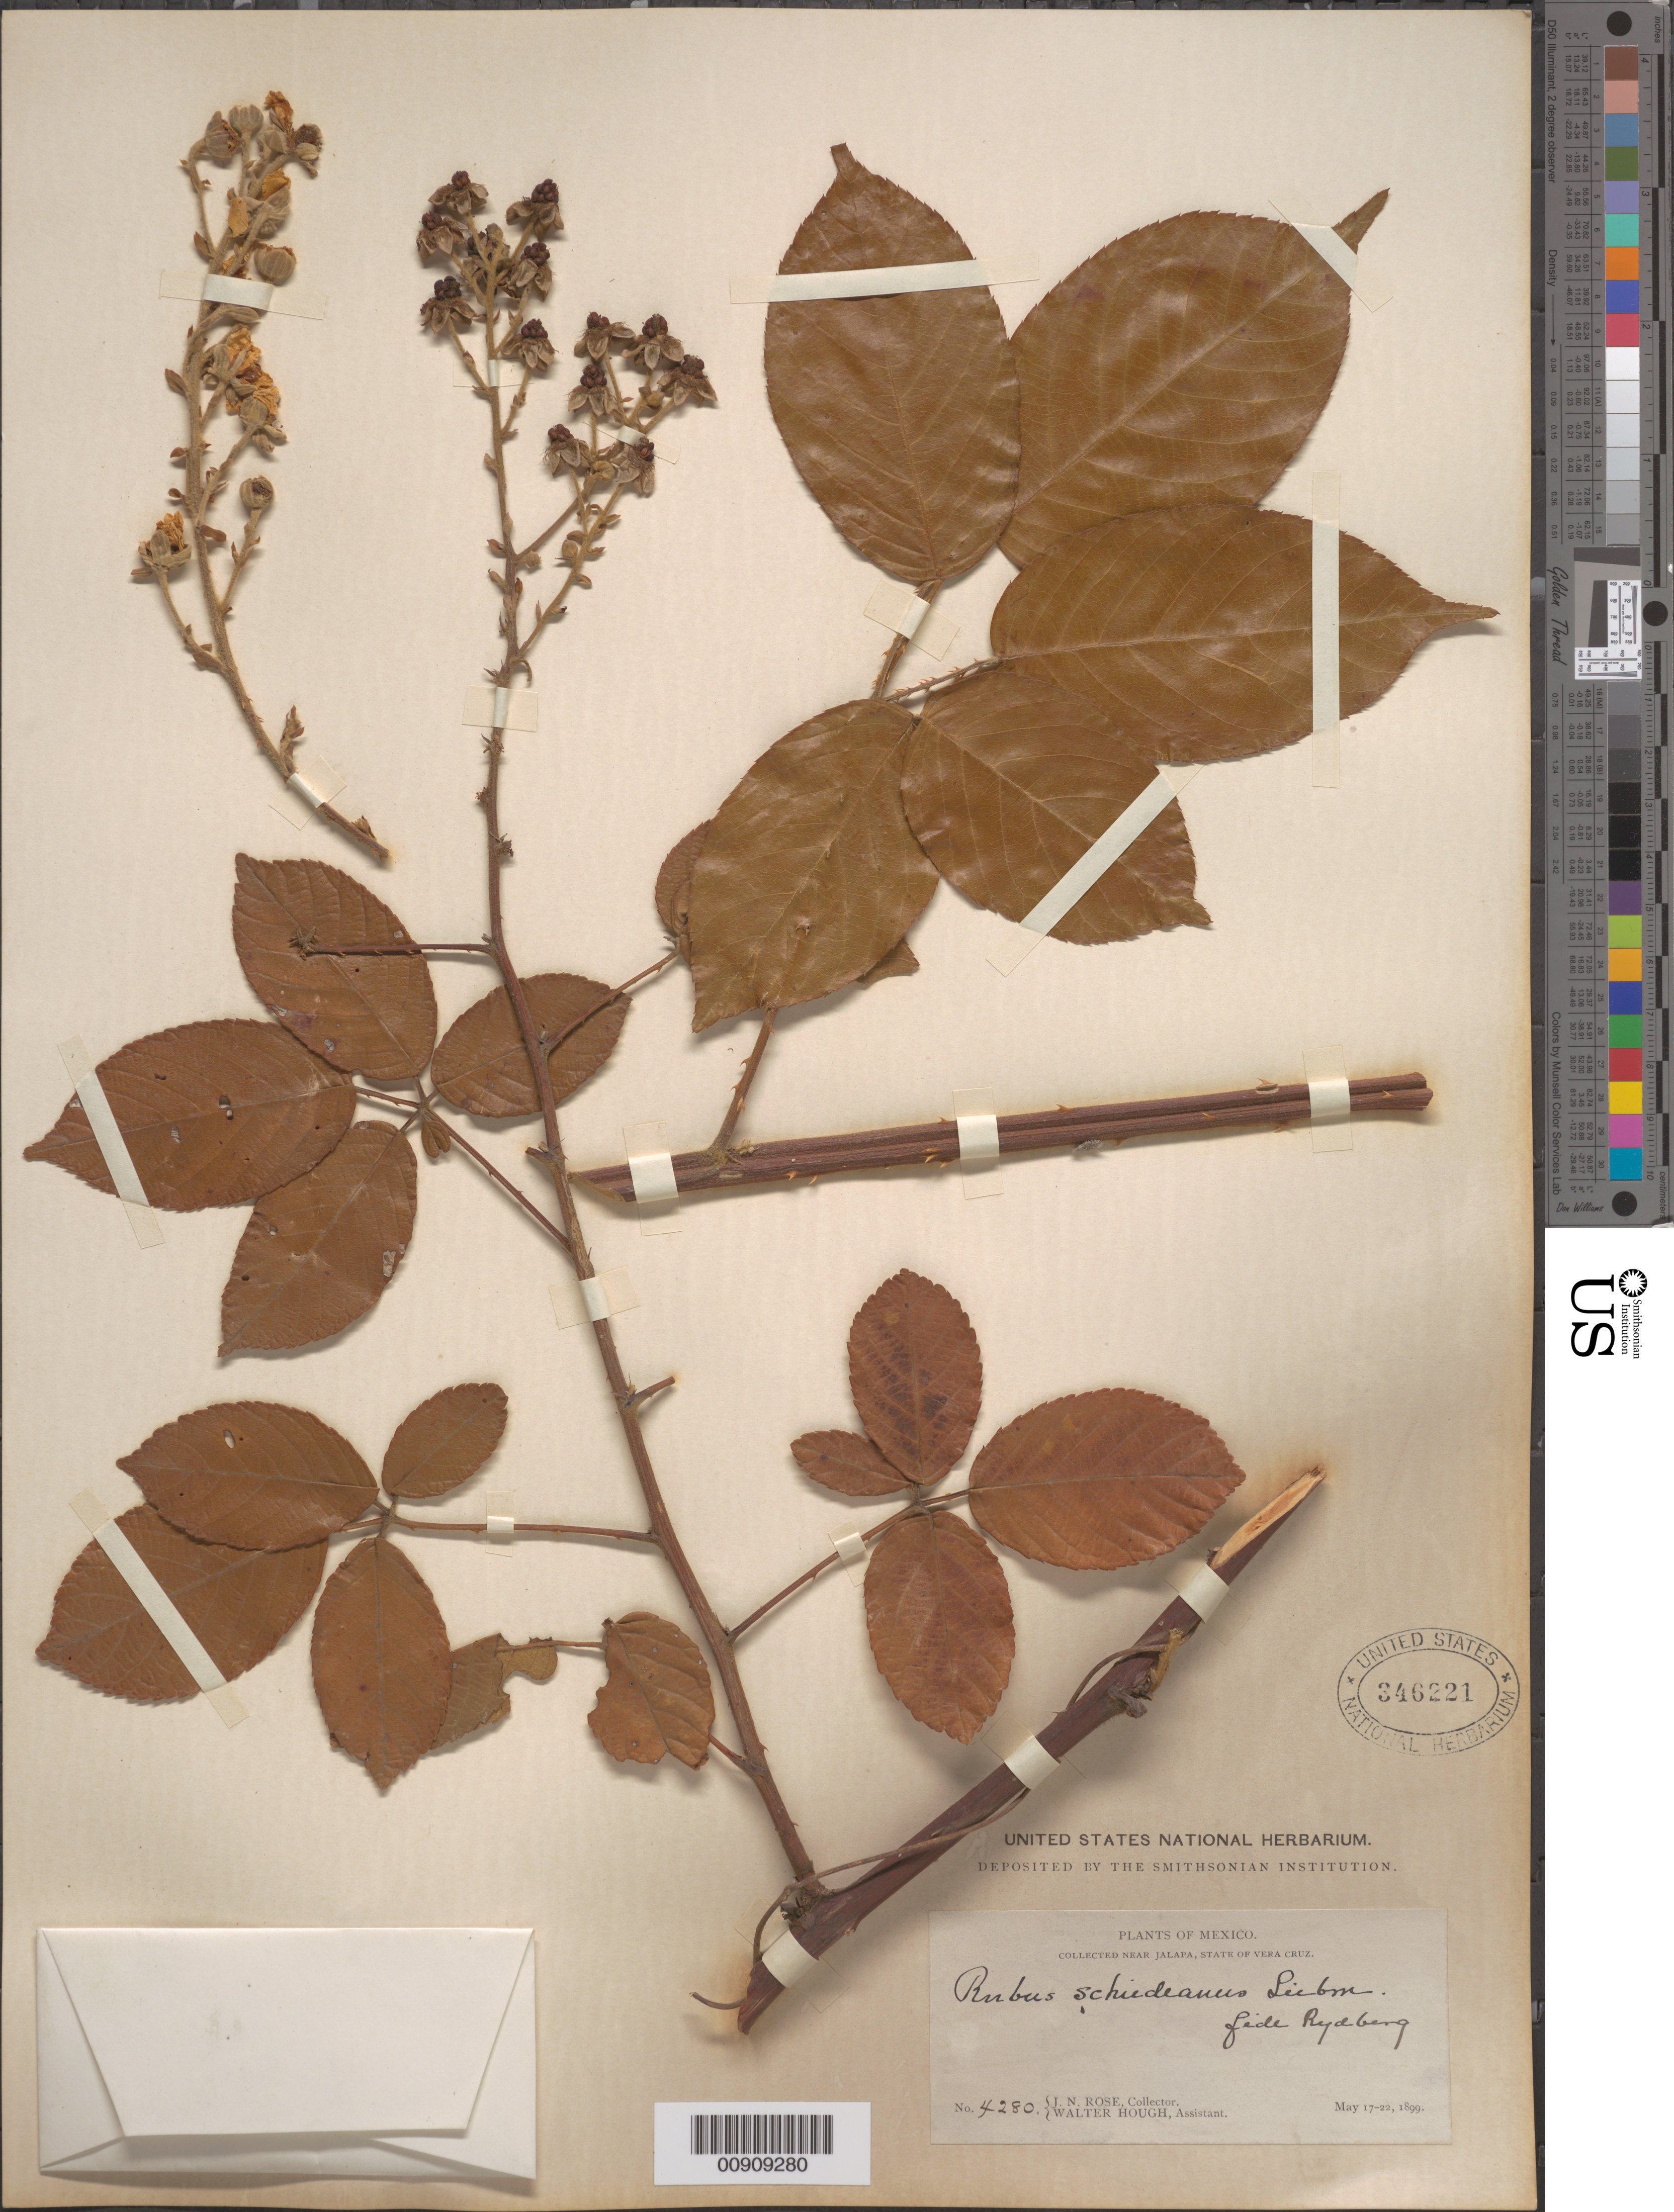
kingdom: Plantae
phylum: Tracheophyta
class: Magnoliopsida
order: Rosales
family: Rosaceae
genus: Rubus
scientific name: Rubus schmidelioides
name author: A. Cunn.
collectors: J. N. Rose & W. Hough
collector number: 4280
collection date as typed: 17 May 1899 to 22 May 1899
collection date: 1899-05-17/1899-05-22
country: Mexico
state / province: Veracruz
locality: Near Jalapa, State of Veracruz.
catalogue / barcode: US 346221